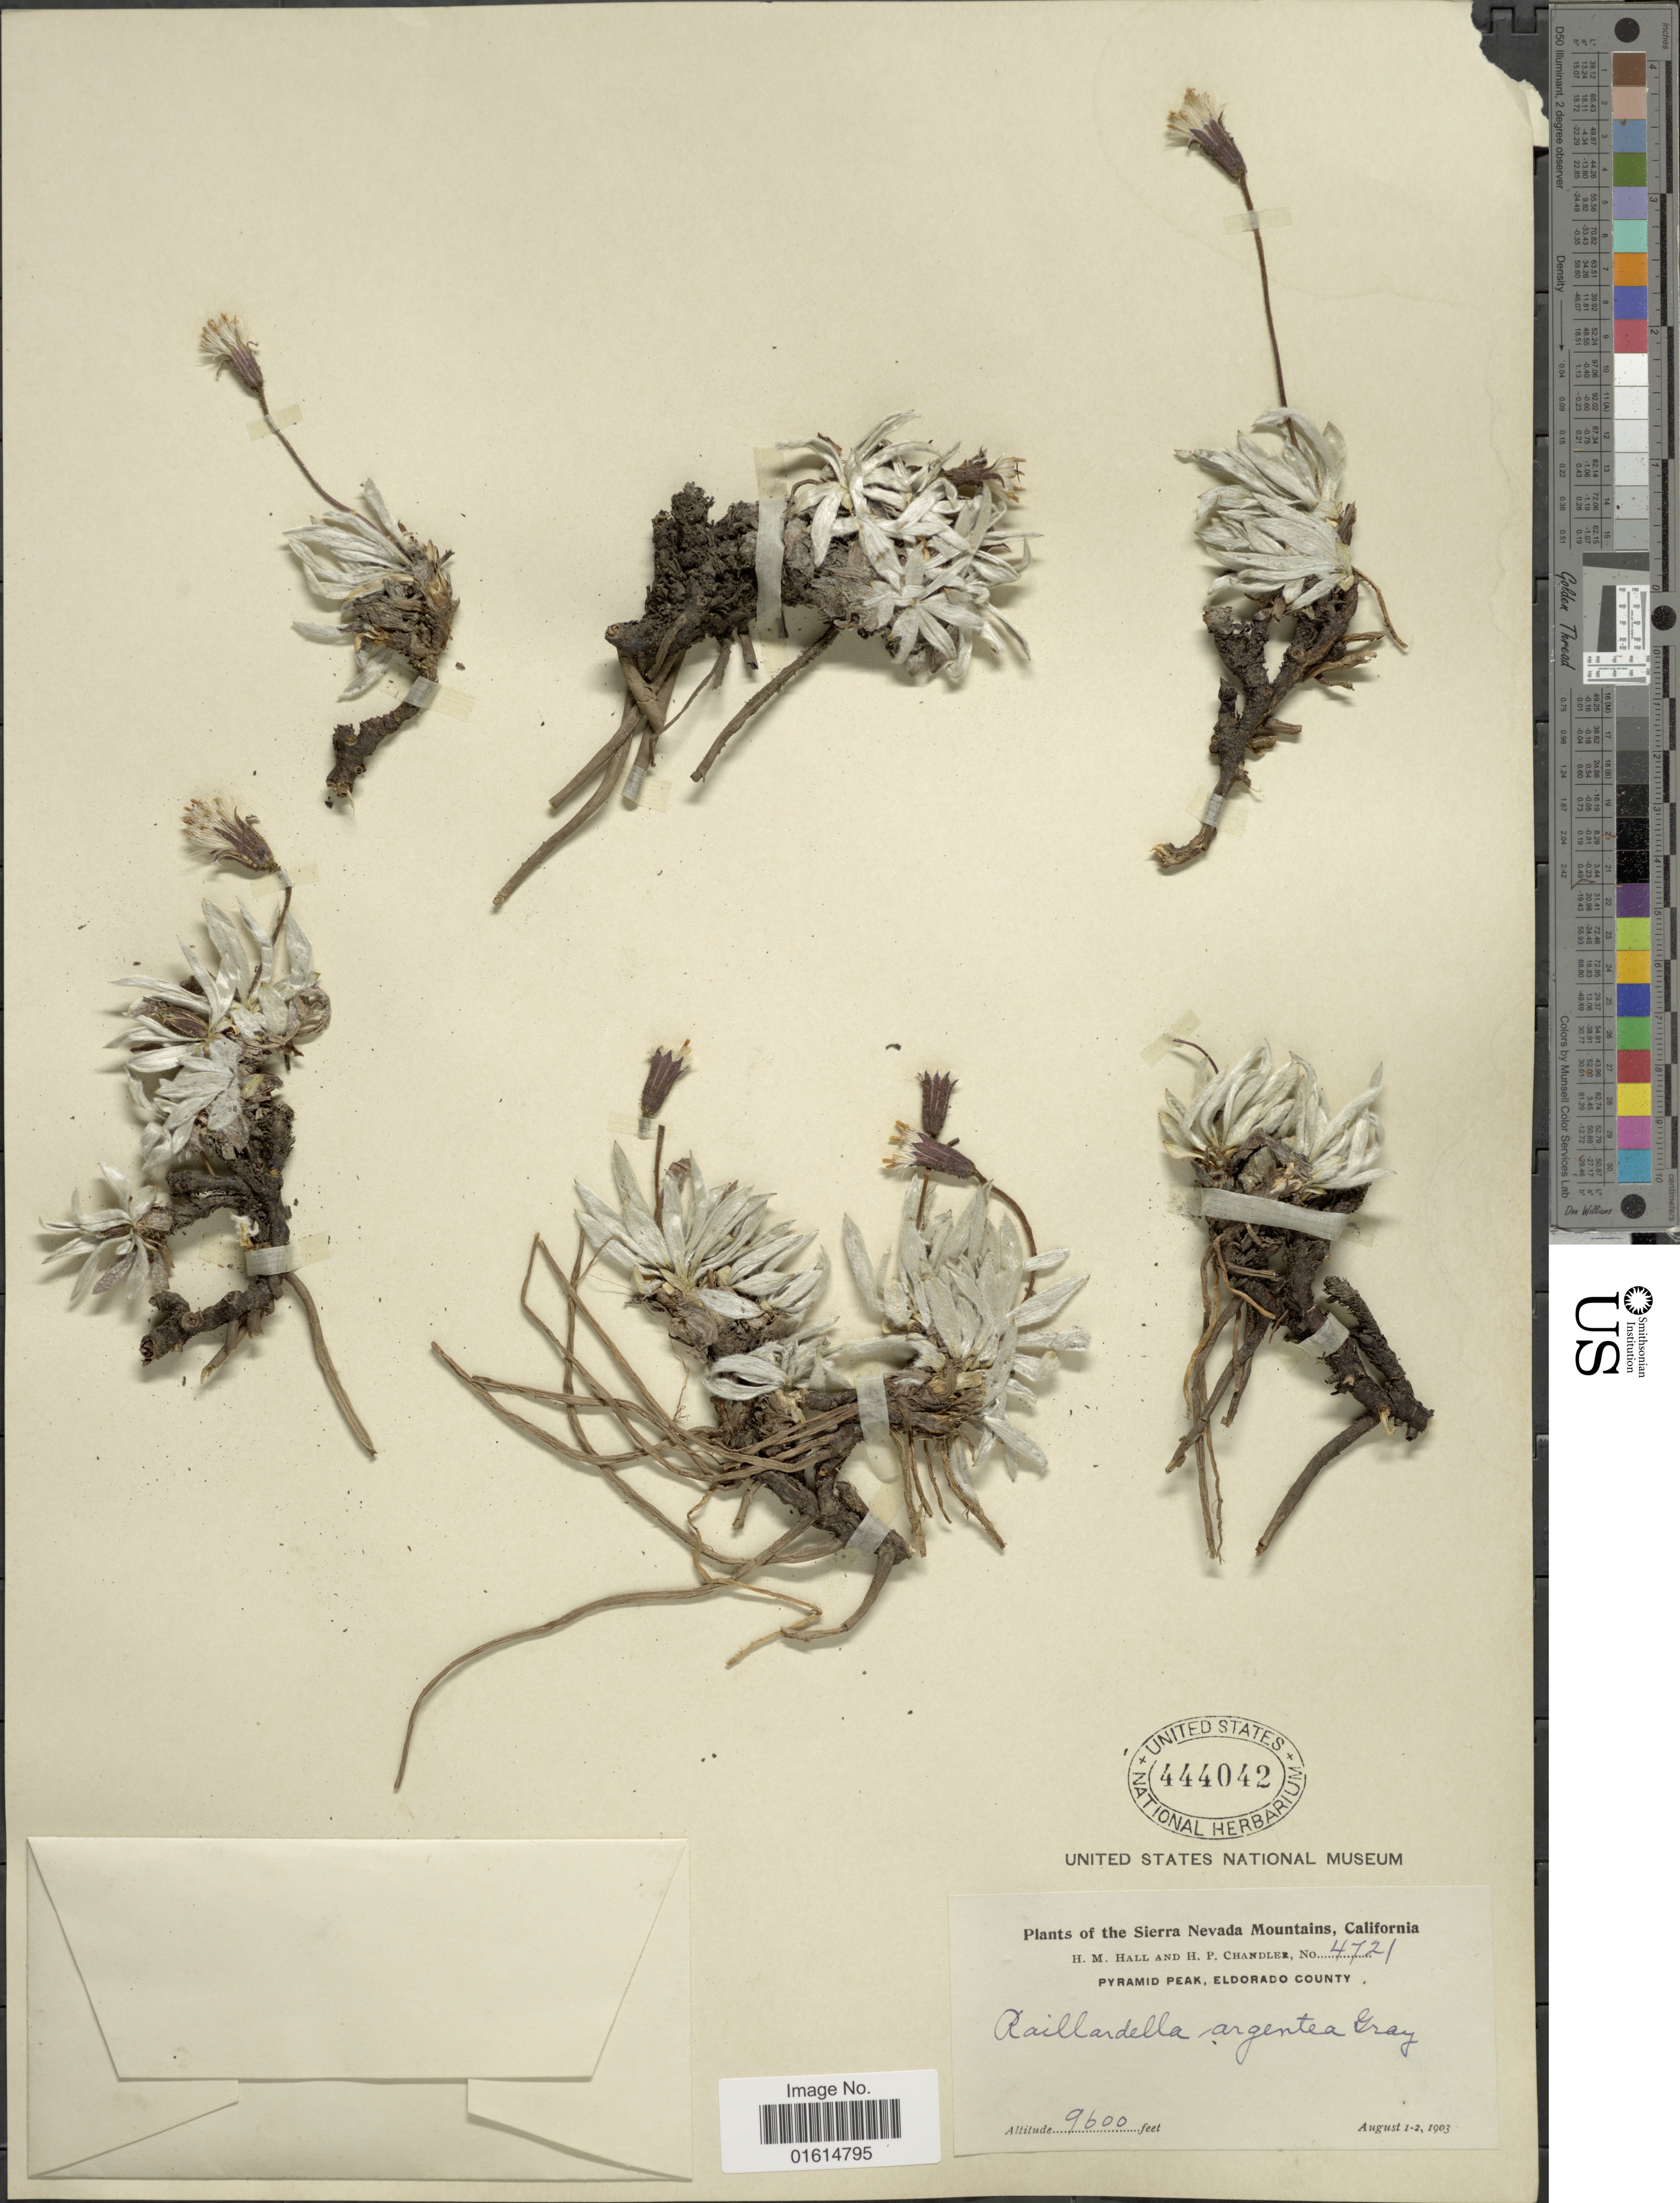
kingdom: Plantae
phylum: Tracheophyta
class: Magnoliopsida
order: Asterales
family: Asteraceae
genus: Raillardella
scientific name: Raillardella argentea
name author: A. Gray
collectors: H. M. Hall & H. Chandler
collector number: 4721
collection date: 1903-08-01/1903-08-02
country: United States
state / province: California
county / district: El Dorado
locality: Sierra Nevada Mountains, Pyramid Peak, Eldorado County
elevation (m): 2926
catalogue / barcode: US 444042